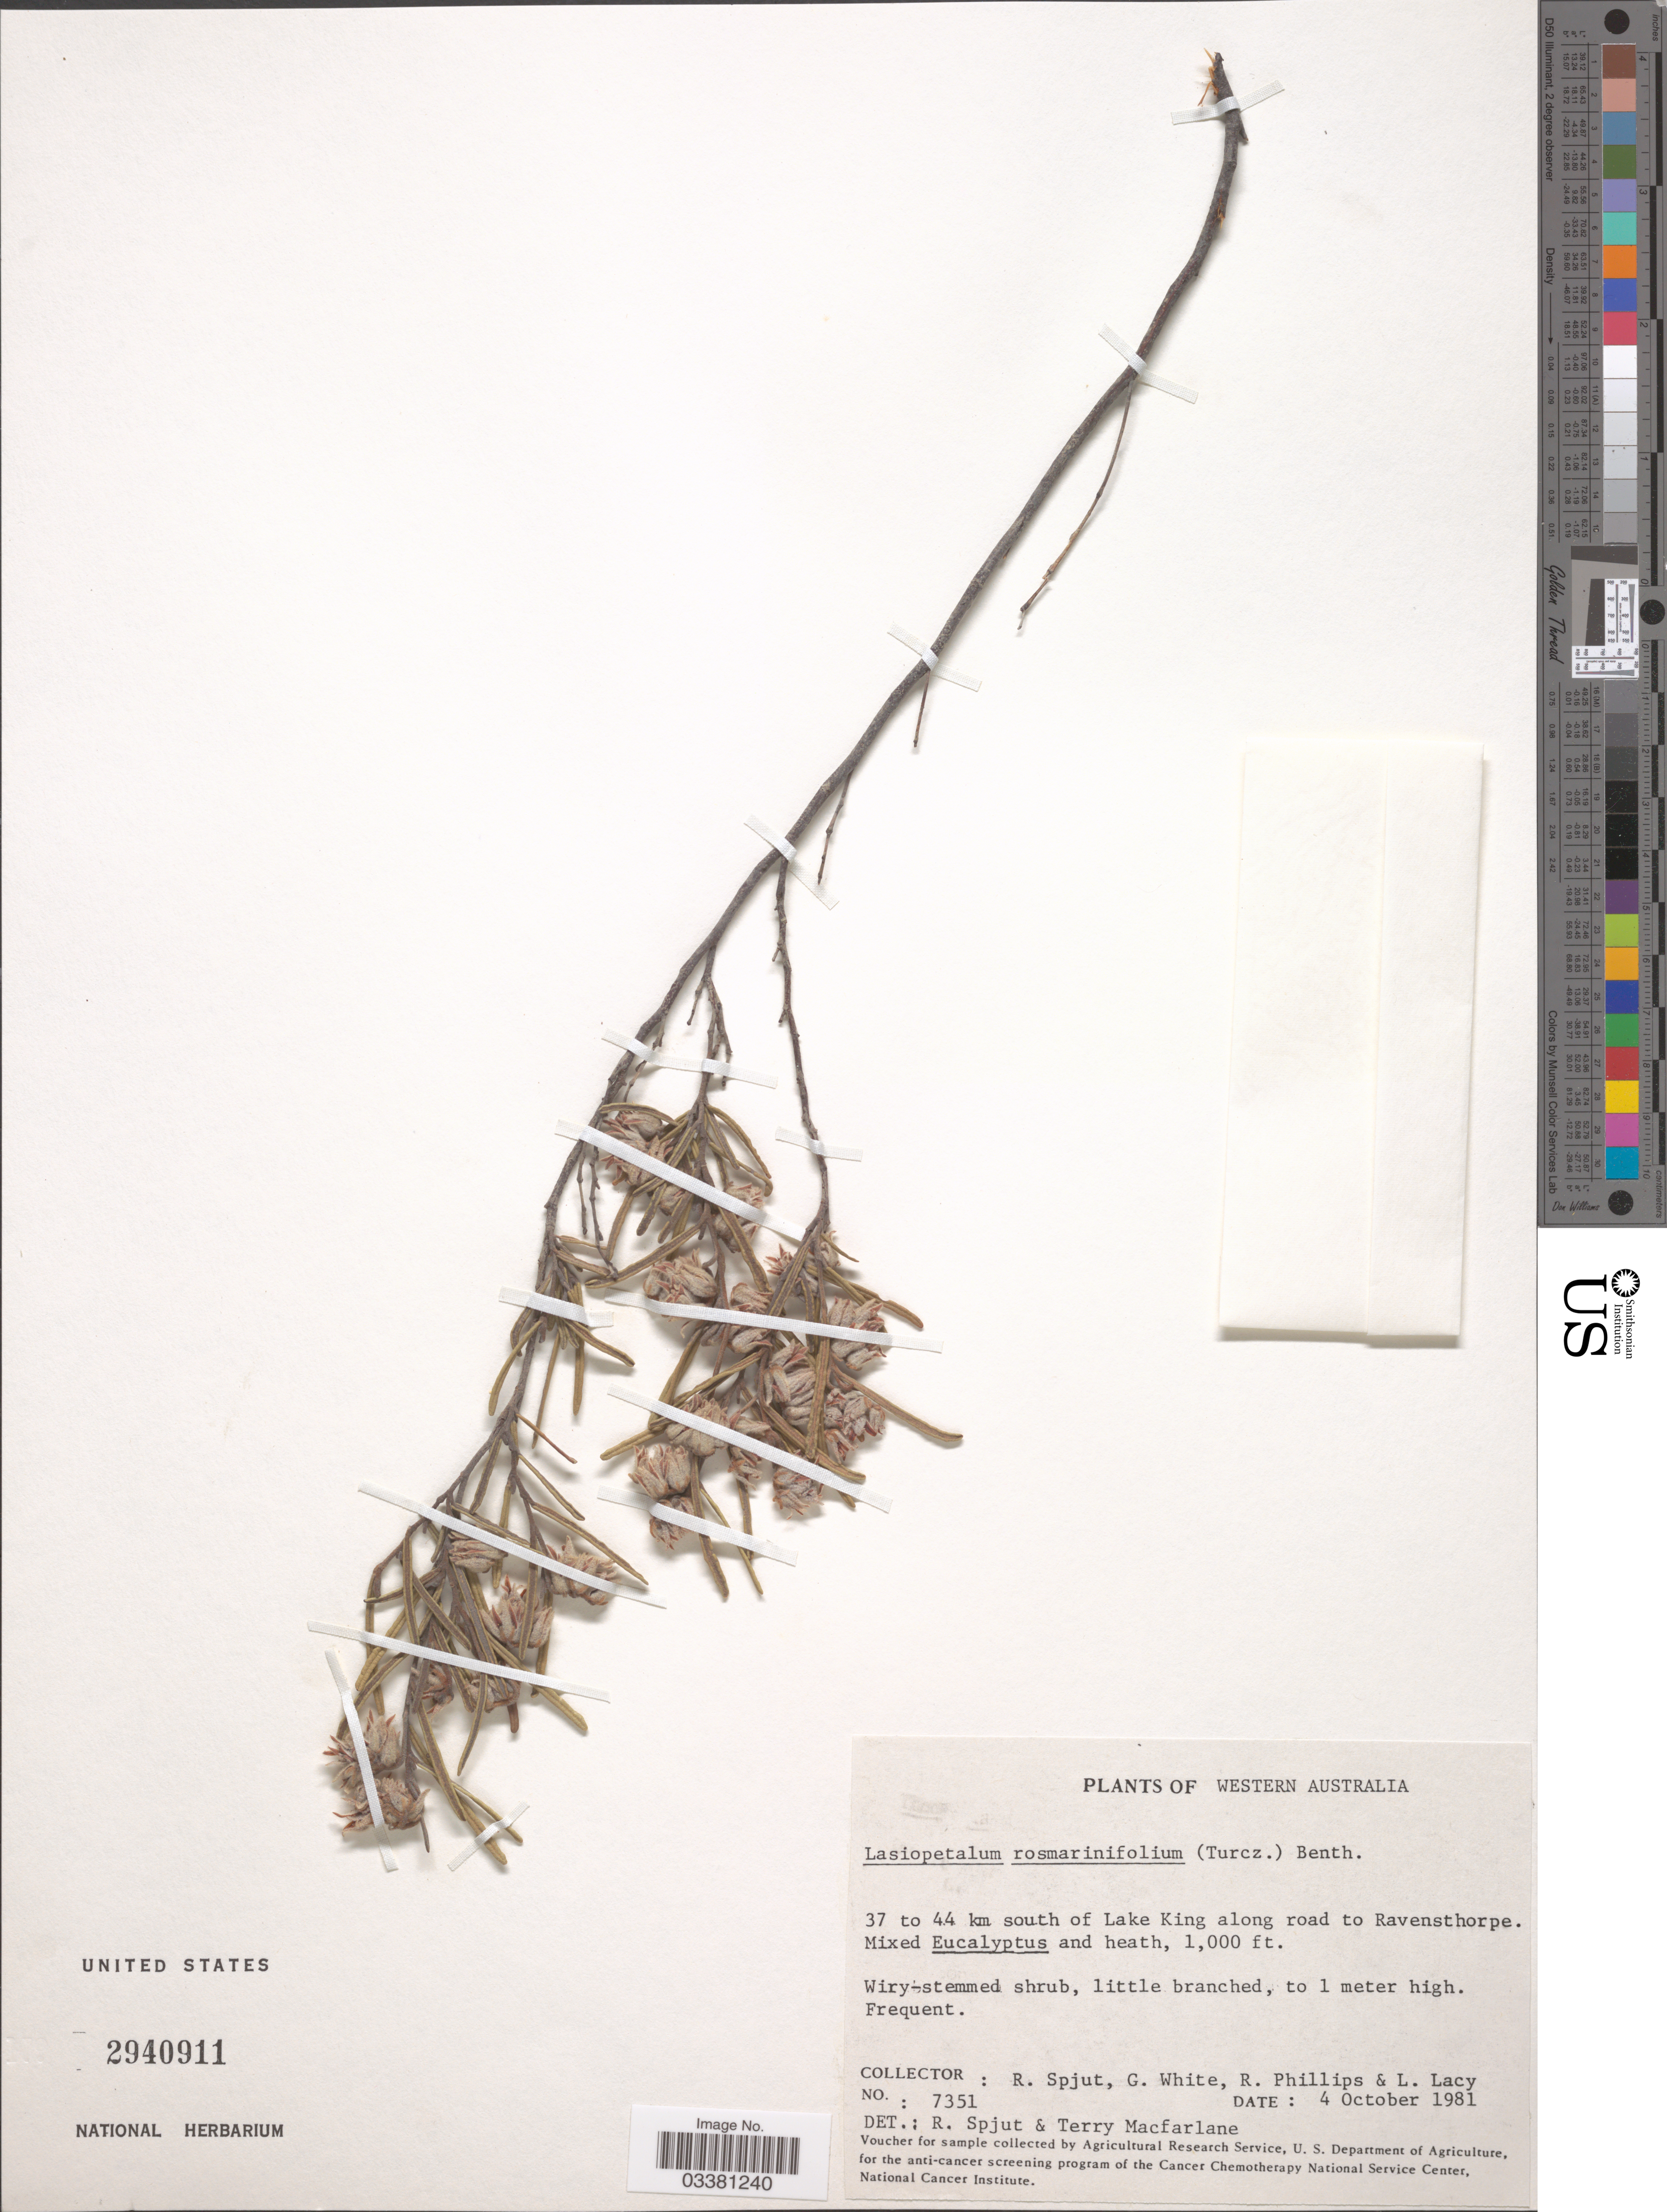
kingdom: Plantae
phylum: Tracheophyta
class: Magnoliopsida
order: Malvales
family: Malvaceae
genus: Lasiopetalum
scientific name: Lasiopetalum rosmarinifolium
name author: Benth.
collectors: R. Spjut, G. White, R. Phillips & L. Lacy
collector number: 7351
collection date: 1981-10-04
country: Australia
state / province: Western Australia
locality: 37 to 44 km south of Lake King, along road to Ravensthorpe.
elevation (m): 305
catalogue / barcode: US 2940911